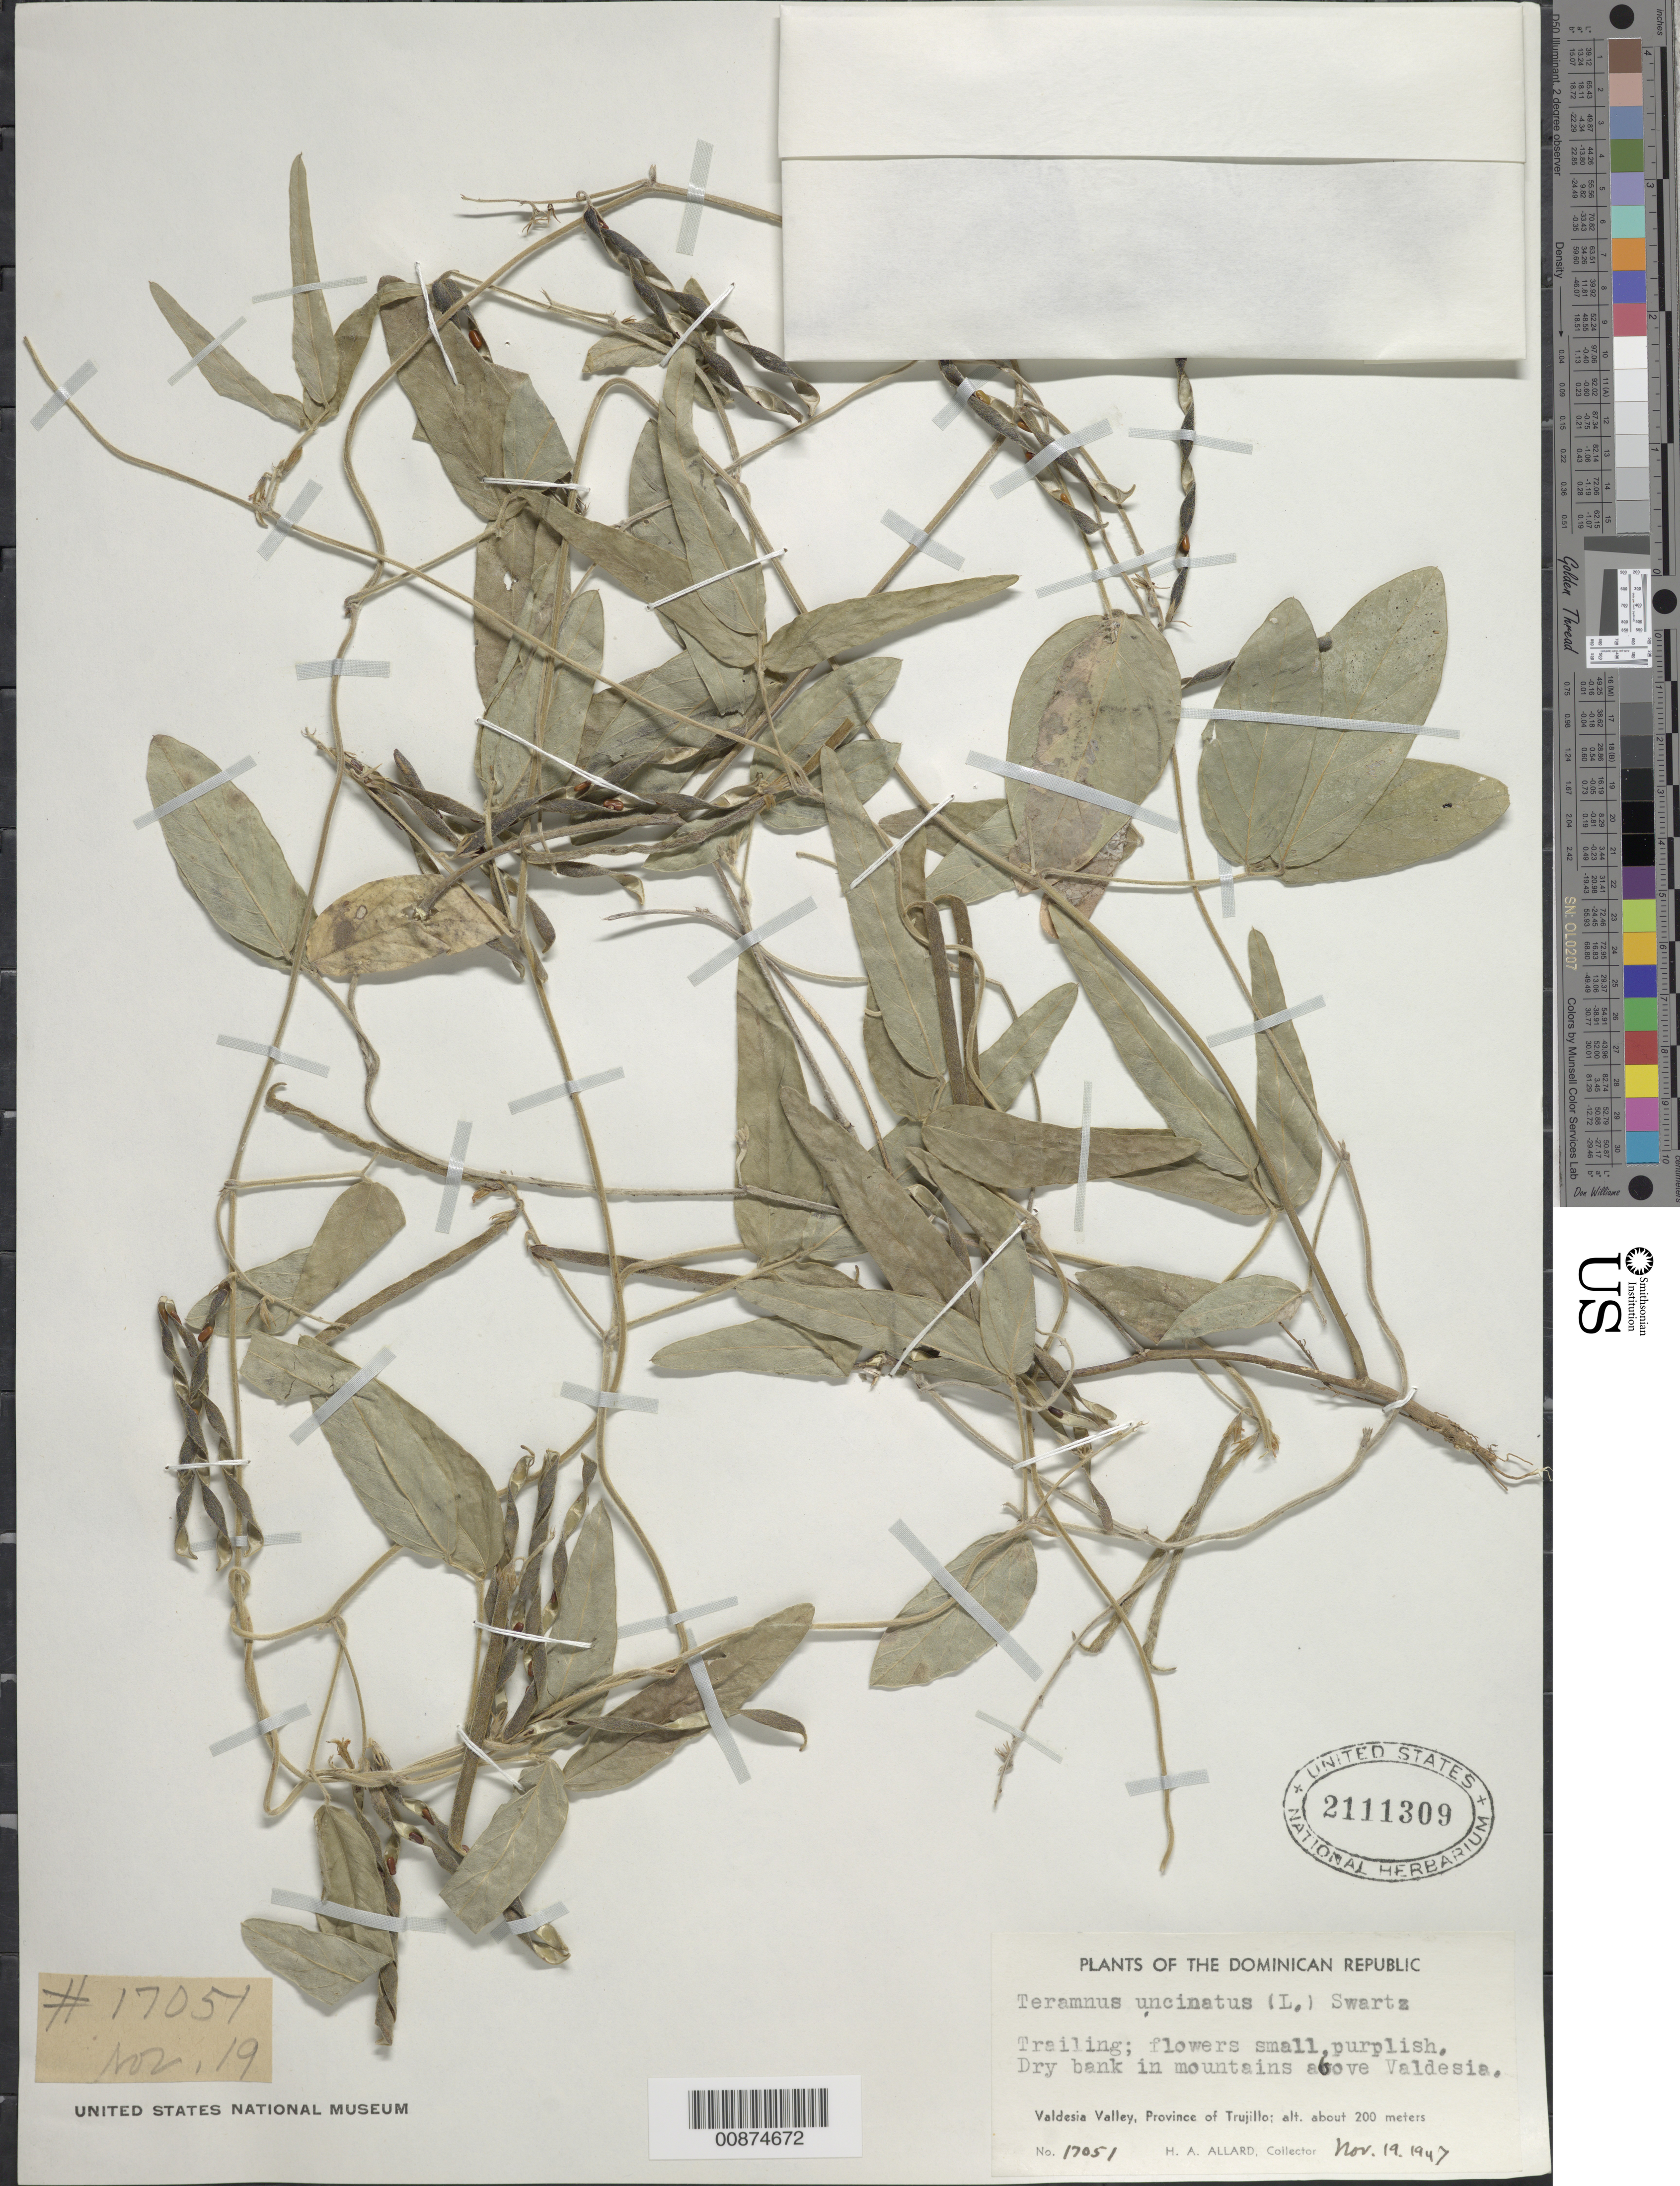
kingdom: Plantae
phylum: Tracheophyta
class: Magnoliopsida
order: Fabales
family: Fabaceae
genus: Teramnus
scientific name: Teramnus uncinatus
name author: (L.) Sw.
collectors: H. A. Allard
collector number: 17051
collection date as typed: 19 Nov 1947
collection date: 1947-11-19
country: Dominican Republic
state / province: San Cristobal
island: Hispaniola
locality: Mountains above Valdesia. Valdesia Valley, Province of Trujillo (obsolete).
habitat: Dry bank in mountains.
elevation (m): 200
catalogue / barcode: US 2111309